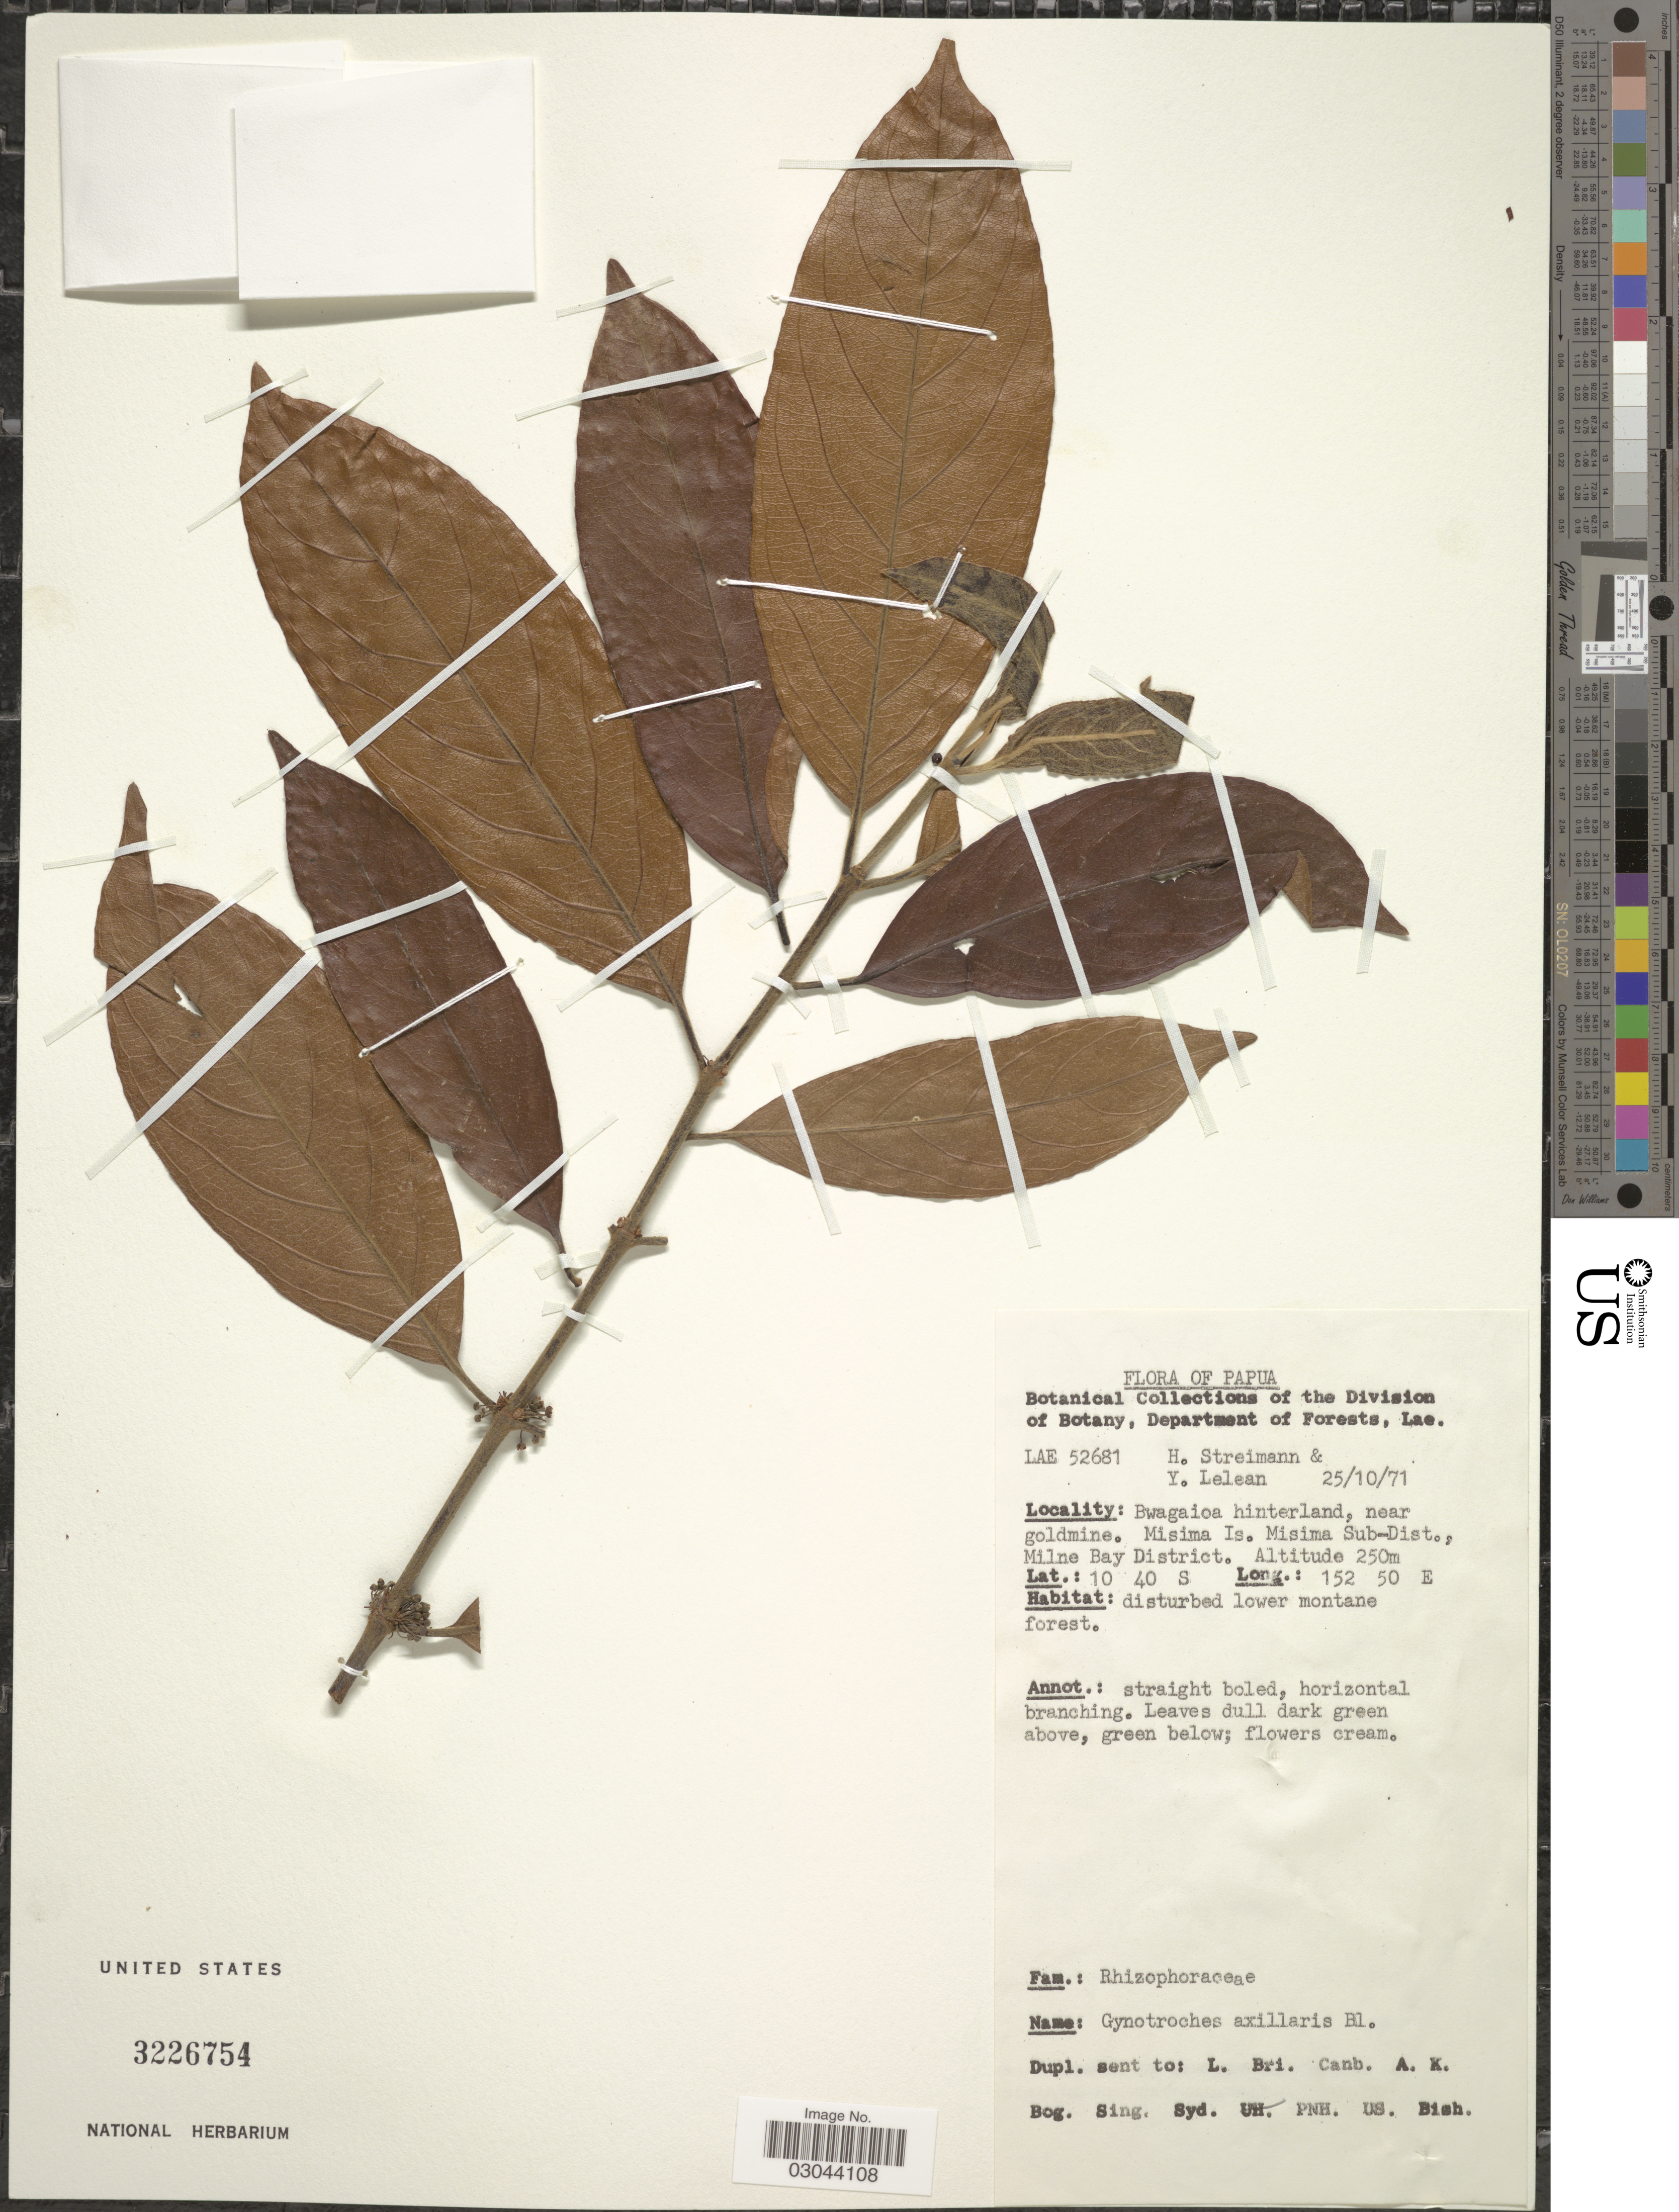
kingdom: Plantae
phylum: Tracheophyta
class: Magnoliopsida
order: Malpighiales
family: Rhizophoraceae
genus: Gynotroches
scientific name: Gynotroches axillaris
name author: Blume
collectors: H. Streimann & Y. Lelean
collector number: LAE52681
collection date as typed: Transcribed d/m/y: 25/10/71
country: Papua New Guinea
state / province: Milne Bay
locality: Papua. Bwagaioa hinterland, near goldmine. Misima Is. Misima Sub-Dist., Milne Bay District.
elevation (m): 250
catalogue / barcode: US 3226754